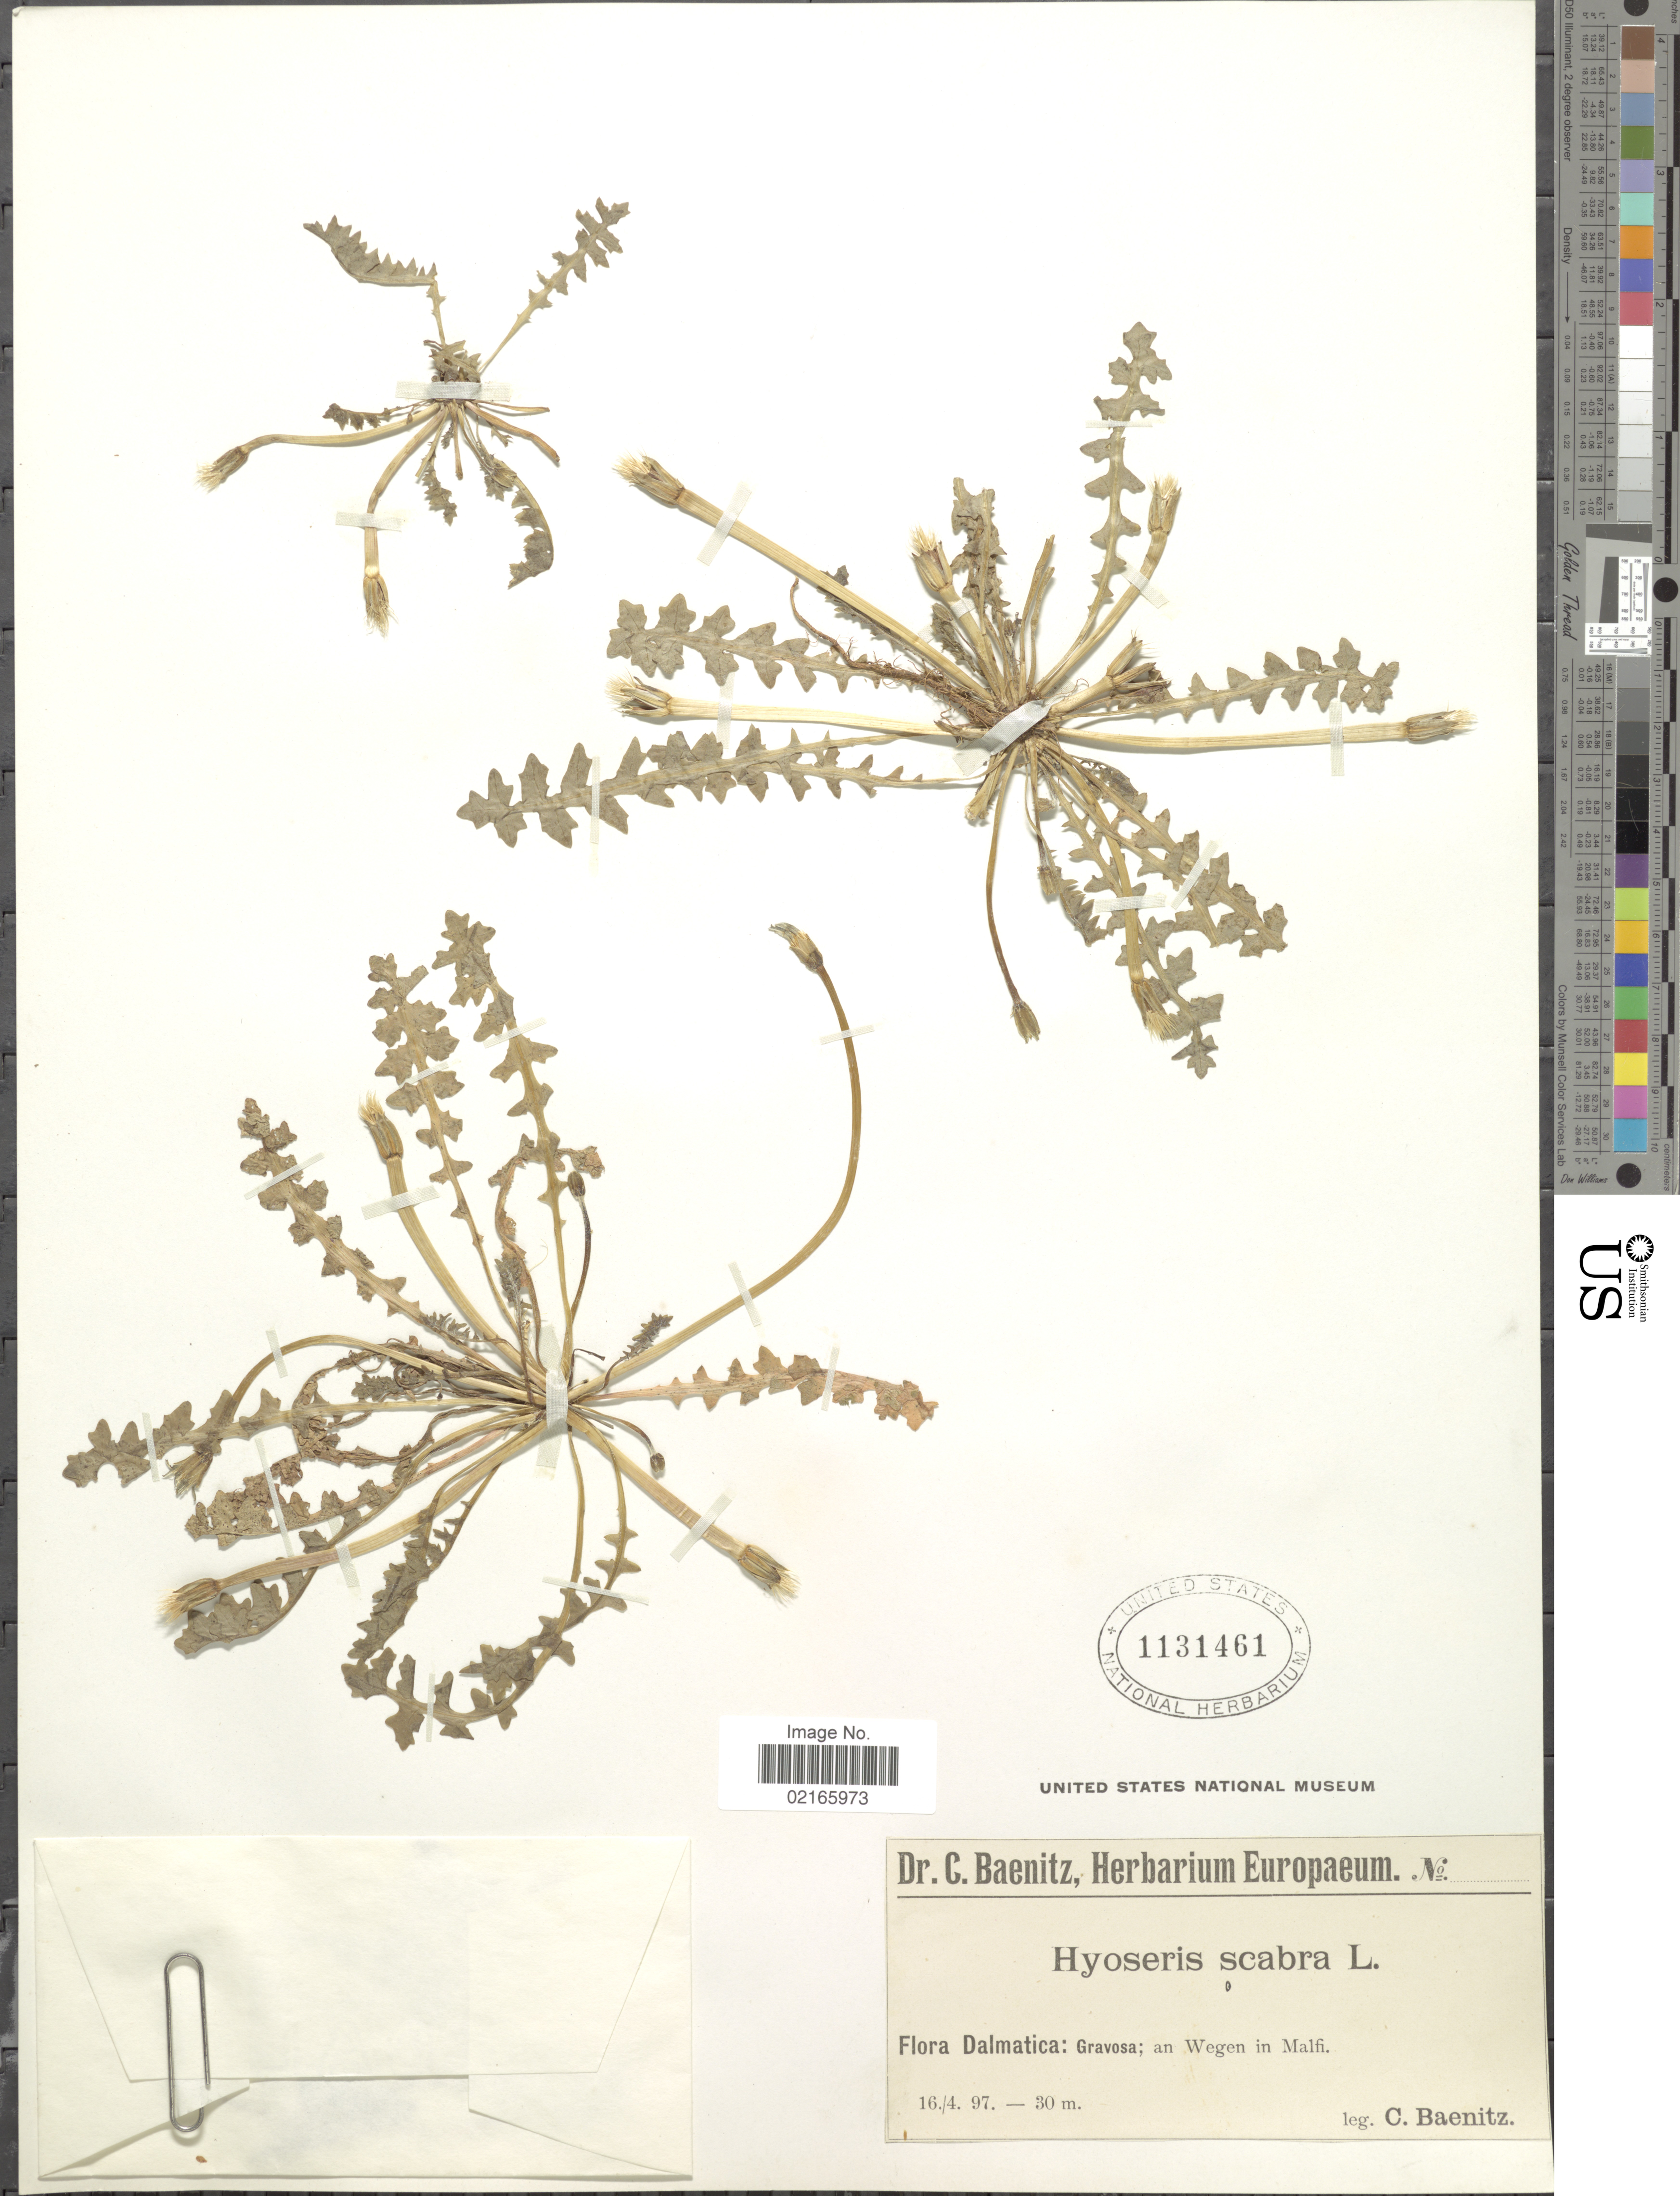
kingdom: Plantae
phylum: Tracheophyta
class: Magnoliopsida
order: Asterales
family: Asteraceae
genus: Hyoseris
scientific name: Hyoseris scabra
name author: L.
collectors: C. G. Baenitz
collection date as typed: Transcribed d/m/y: 16/4/97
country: Croatia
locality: Dalamtica: Gravosa; an Wegen in Malfi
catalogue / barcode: US 1131461